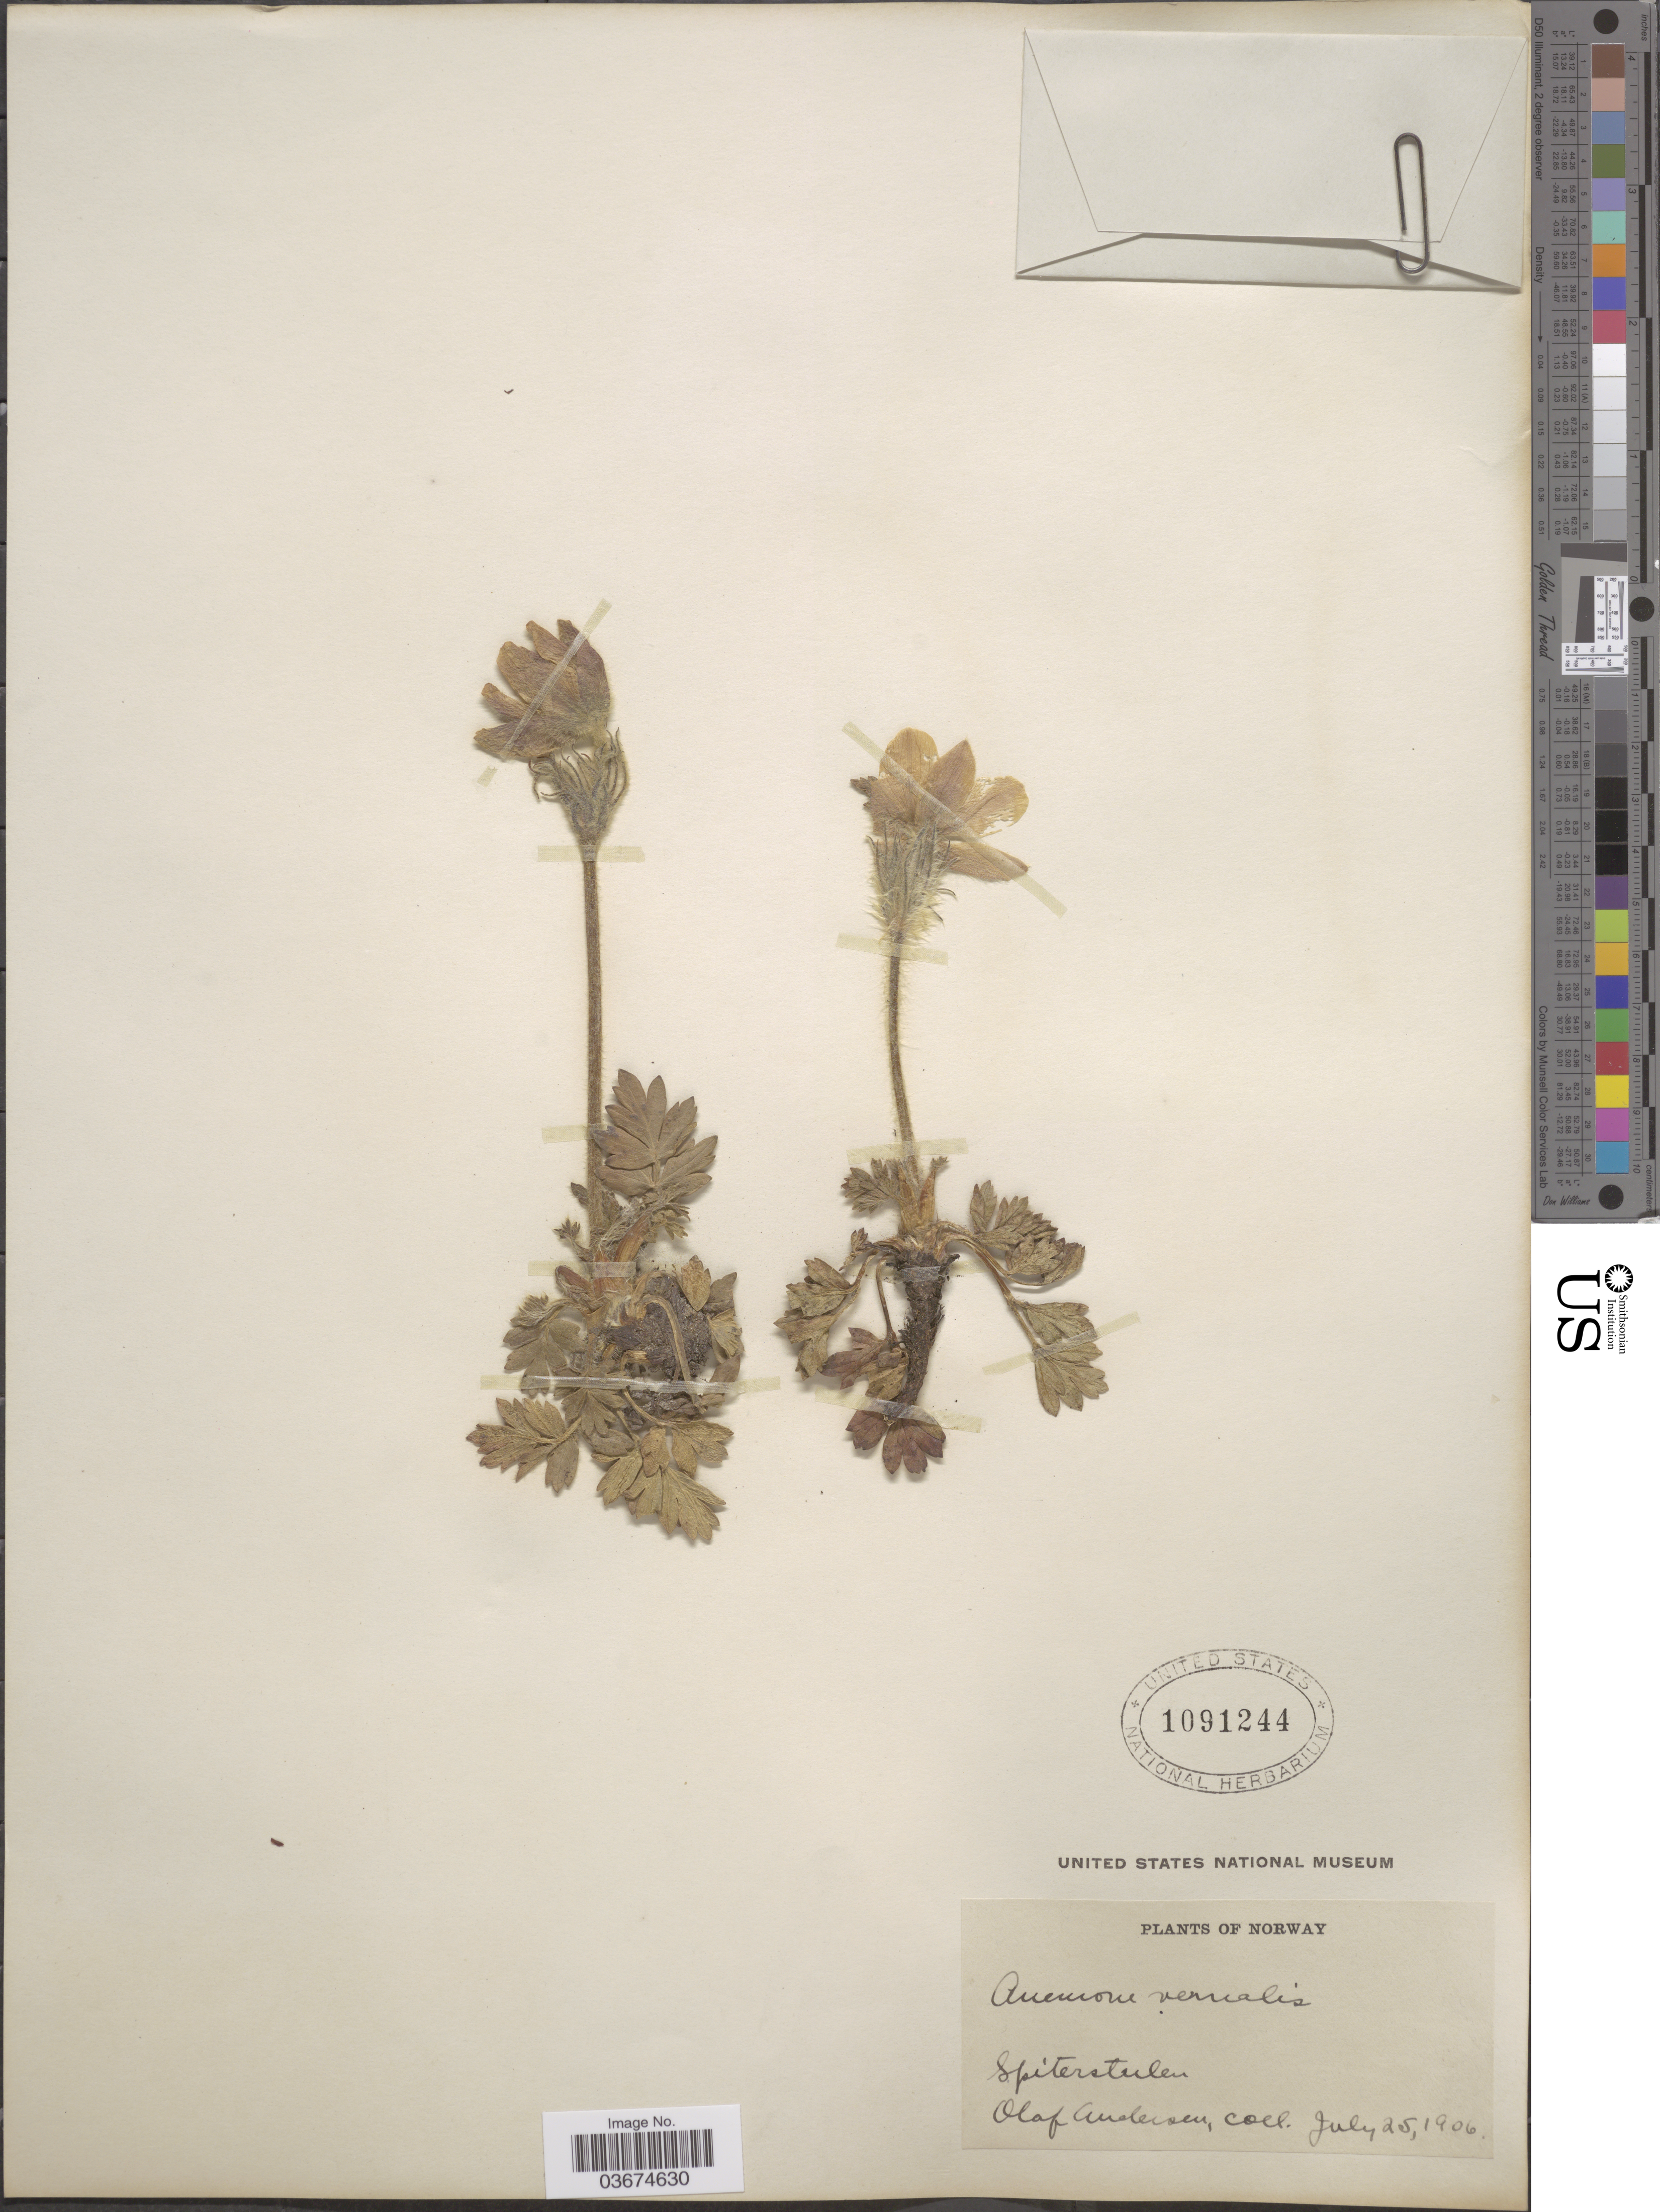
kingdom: Plantae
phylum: Tracheophyta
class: Magnoliopsida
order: Ranunculales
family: Ranunculaceae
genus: Pulsatilla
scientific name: Pulsatilla vernalis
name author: (L.) Mill.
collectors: O. Andersen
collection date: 1906-07-25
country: Norway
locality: Spiterstulen.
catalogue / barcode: US 1091244